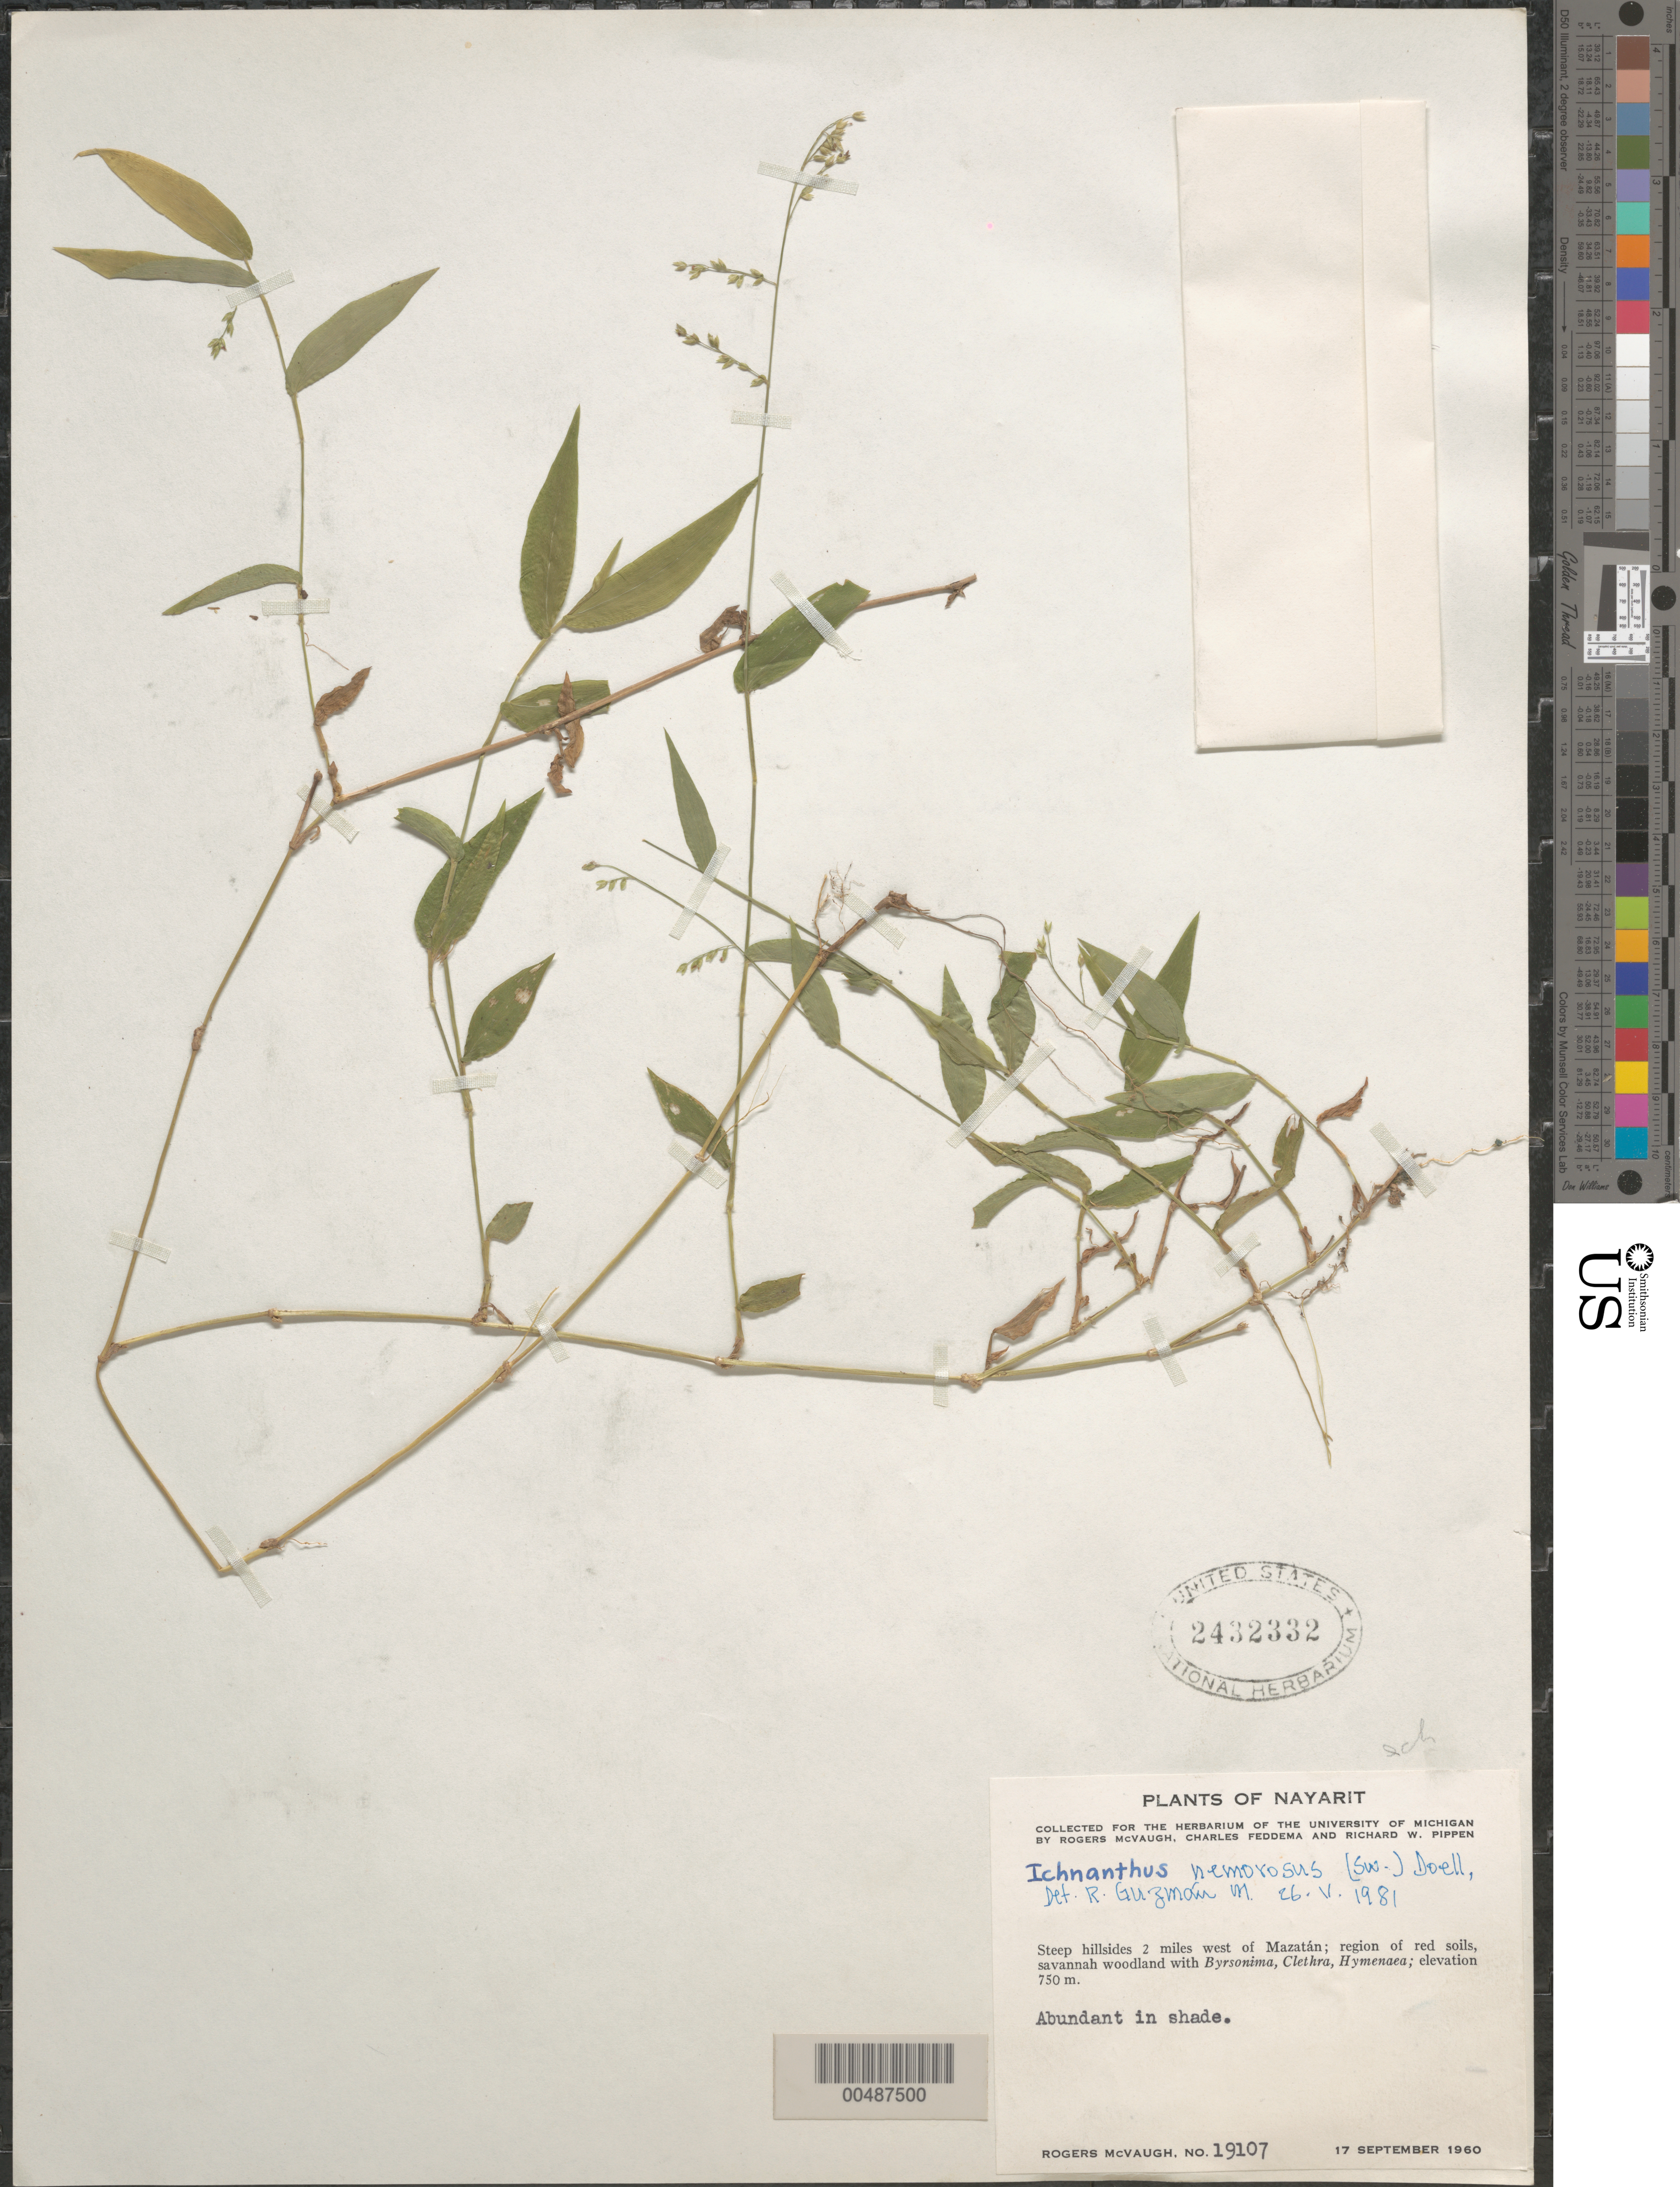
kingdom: Plantae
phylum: Tracheophyta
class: Liliopsida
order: Poales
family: Poaceae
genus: Hildaea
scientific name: Hildaea nemorosa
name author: (Sw.) C. Silva & R.P. Oliveira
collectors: R. McVaugh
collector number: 19107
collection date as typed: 17 Sep 1960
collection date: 1960-09-17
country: Mexico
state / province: Nayarit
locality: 2 mi W of Mazatlán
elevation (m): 750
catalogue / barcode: US 2432332